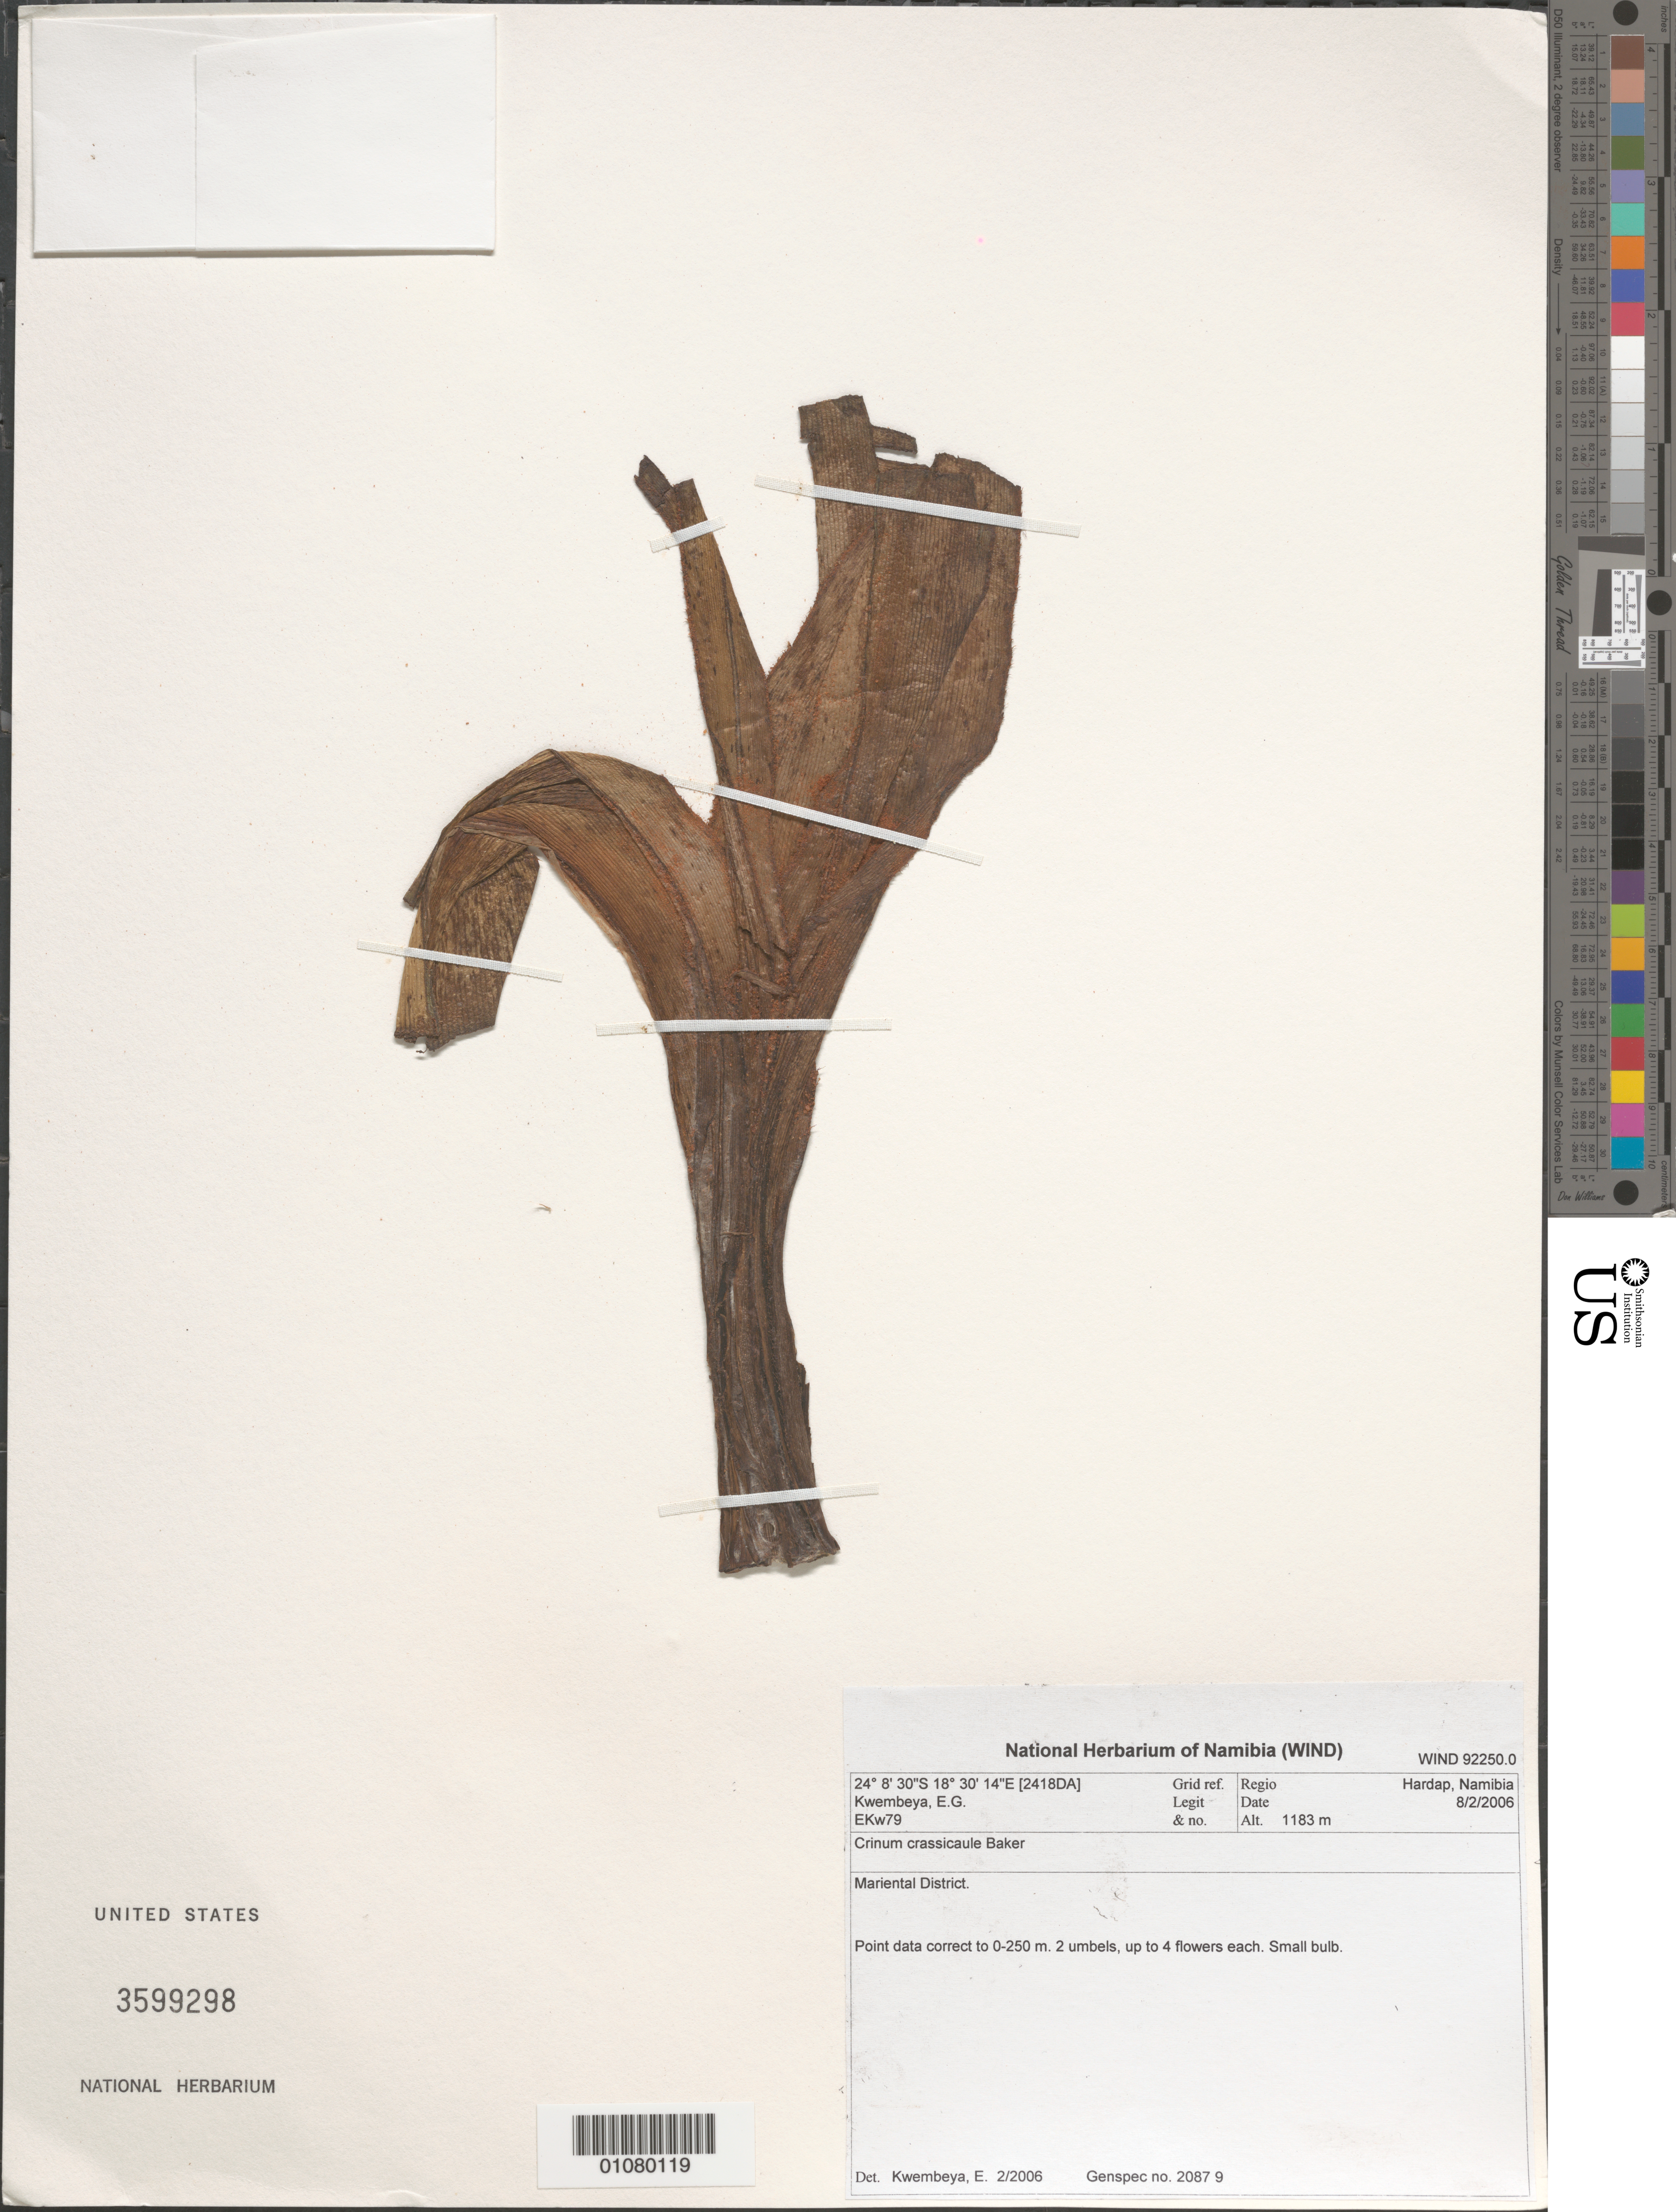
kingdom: Plantae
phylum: Tracheophyta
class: Liliopsida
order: Asparagales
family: Amaryllidaceae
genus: Crinum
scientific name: Crinum crassicaule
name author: Baker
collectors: E. Kwembeya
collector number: EKw 79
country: Namibia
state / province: Hardap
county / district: Mariental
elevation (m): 1183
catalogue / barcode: US 3599298